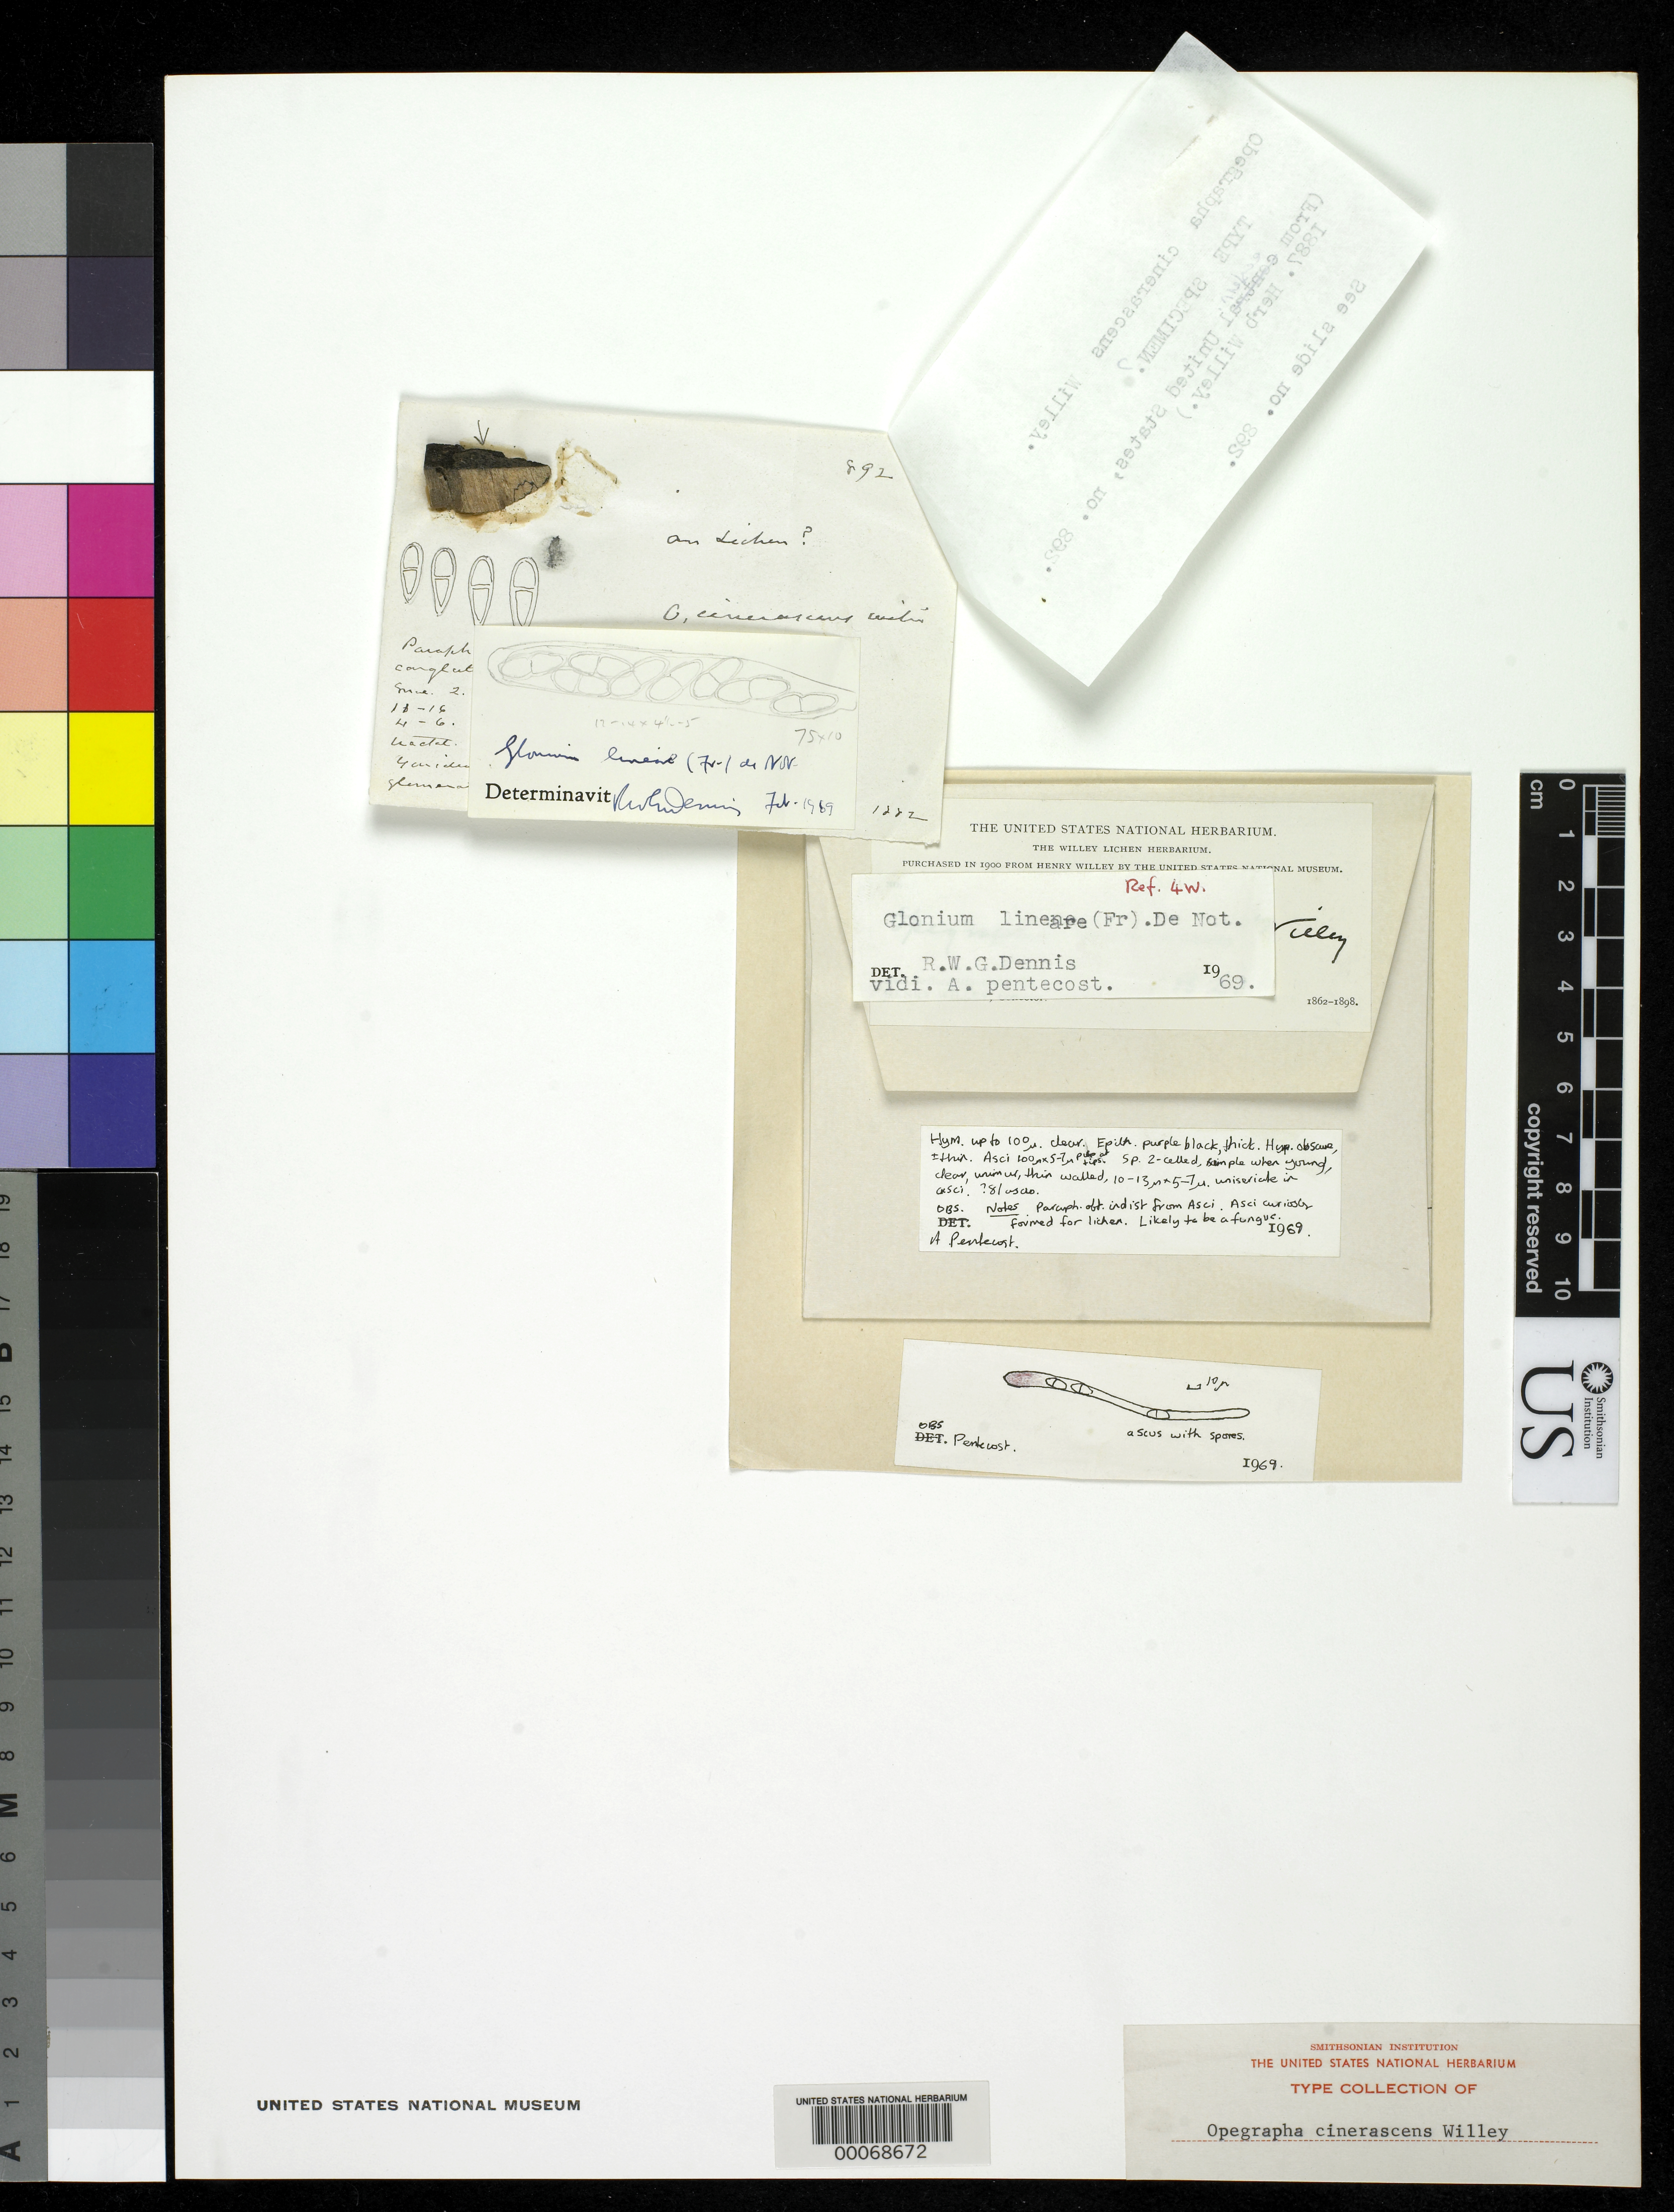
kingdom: Fungi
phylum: Ascomycota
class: Arthoniomycetes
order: Arthoniales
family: Opegraphaceae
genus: Opegrapha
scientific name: Opegrapha cinerascens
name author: Willey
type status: Type Collection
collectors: H. Willey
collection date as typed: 1882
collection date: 1882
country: United States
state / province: Massachusetts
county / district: Bristol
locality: New Bedford.